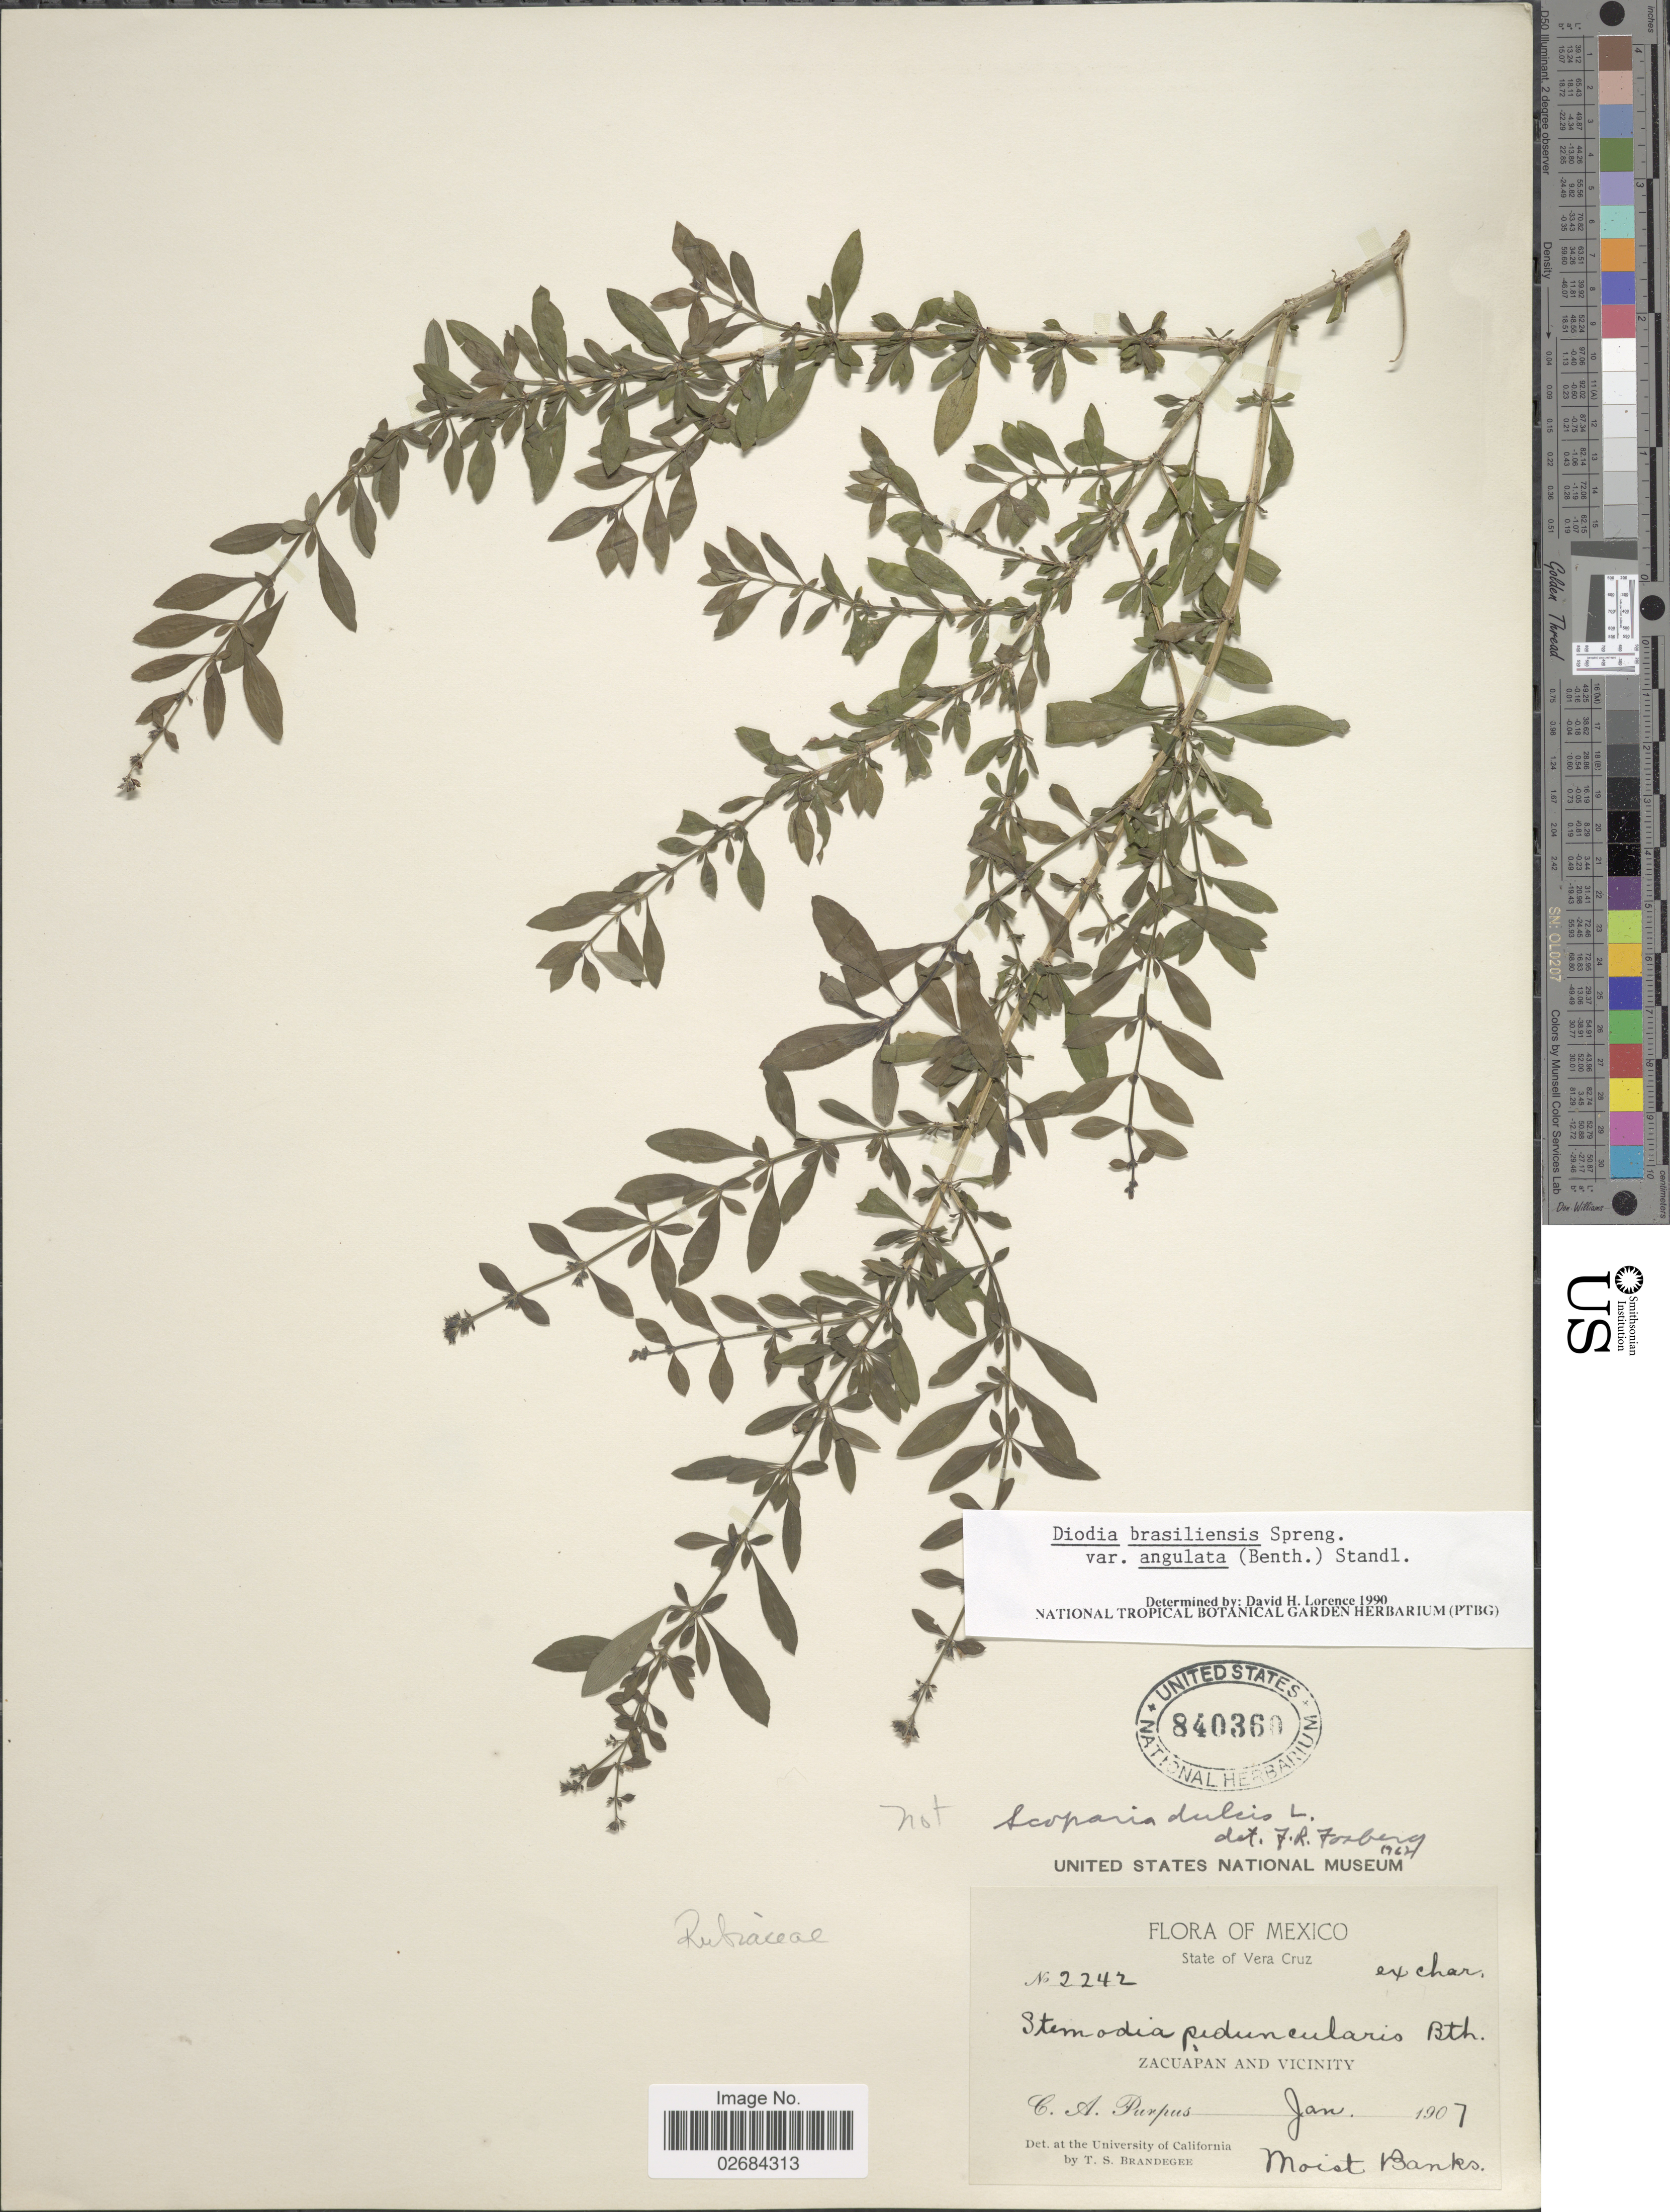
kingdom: Plantae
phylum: Tracheophyta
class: Magnoliopsida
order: Gentianales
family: Rubiaceae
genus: Diodia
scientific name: Diodia brasiliensis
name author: Spreng.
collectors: C. A. Purpus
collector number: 2242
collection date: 1907-01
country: Mexico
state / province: Veracruz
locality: Vera Cruz. Zacuapan and vicinity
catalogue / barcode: US 840360